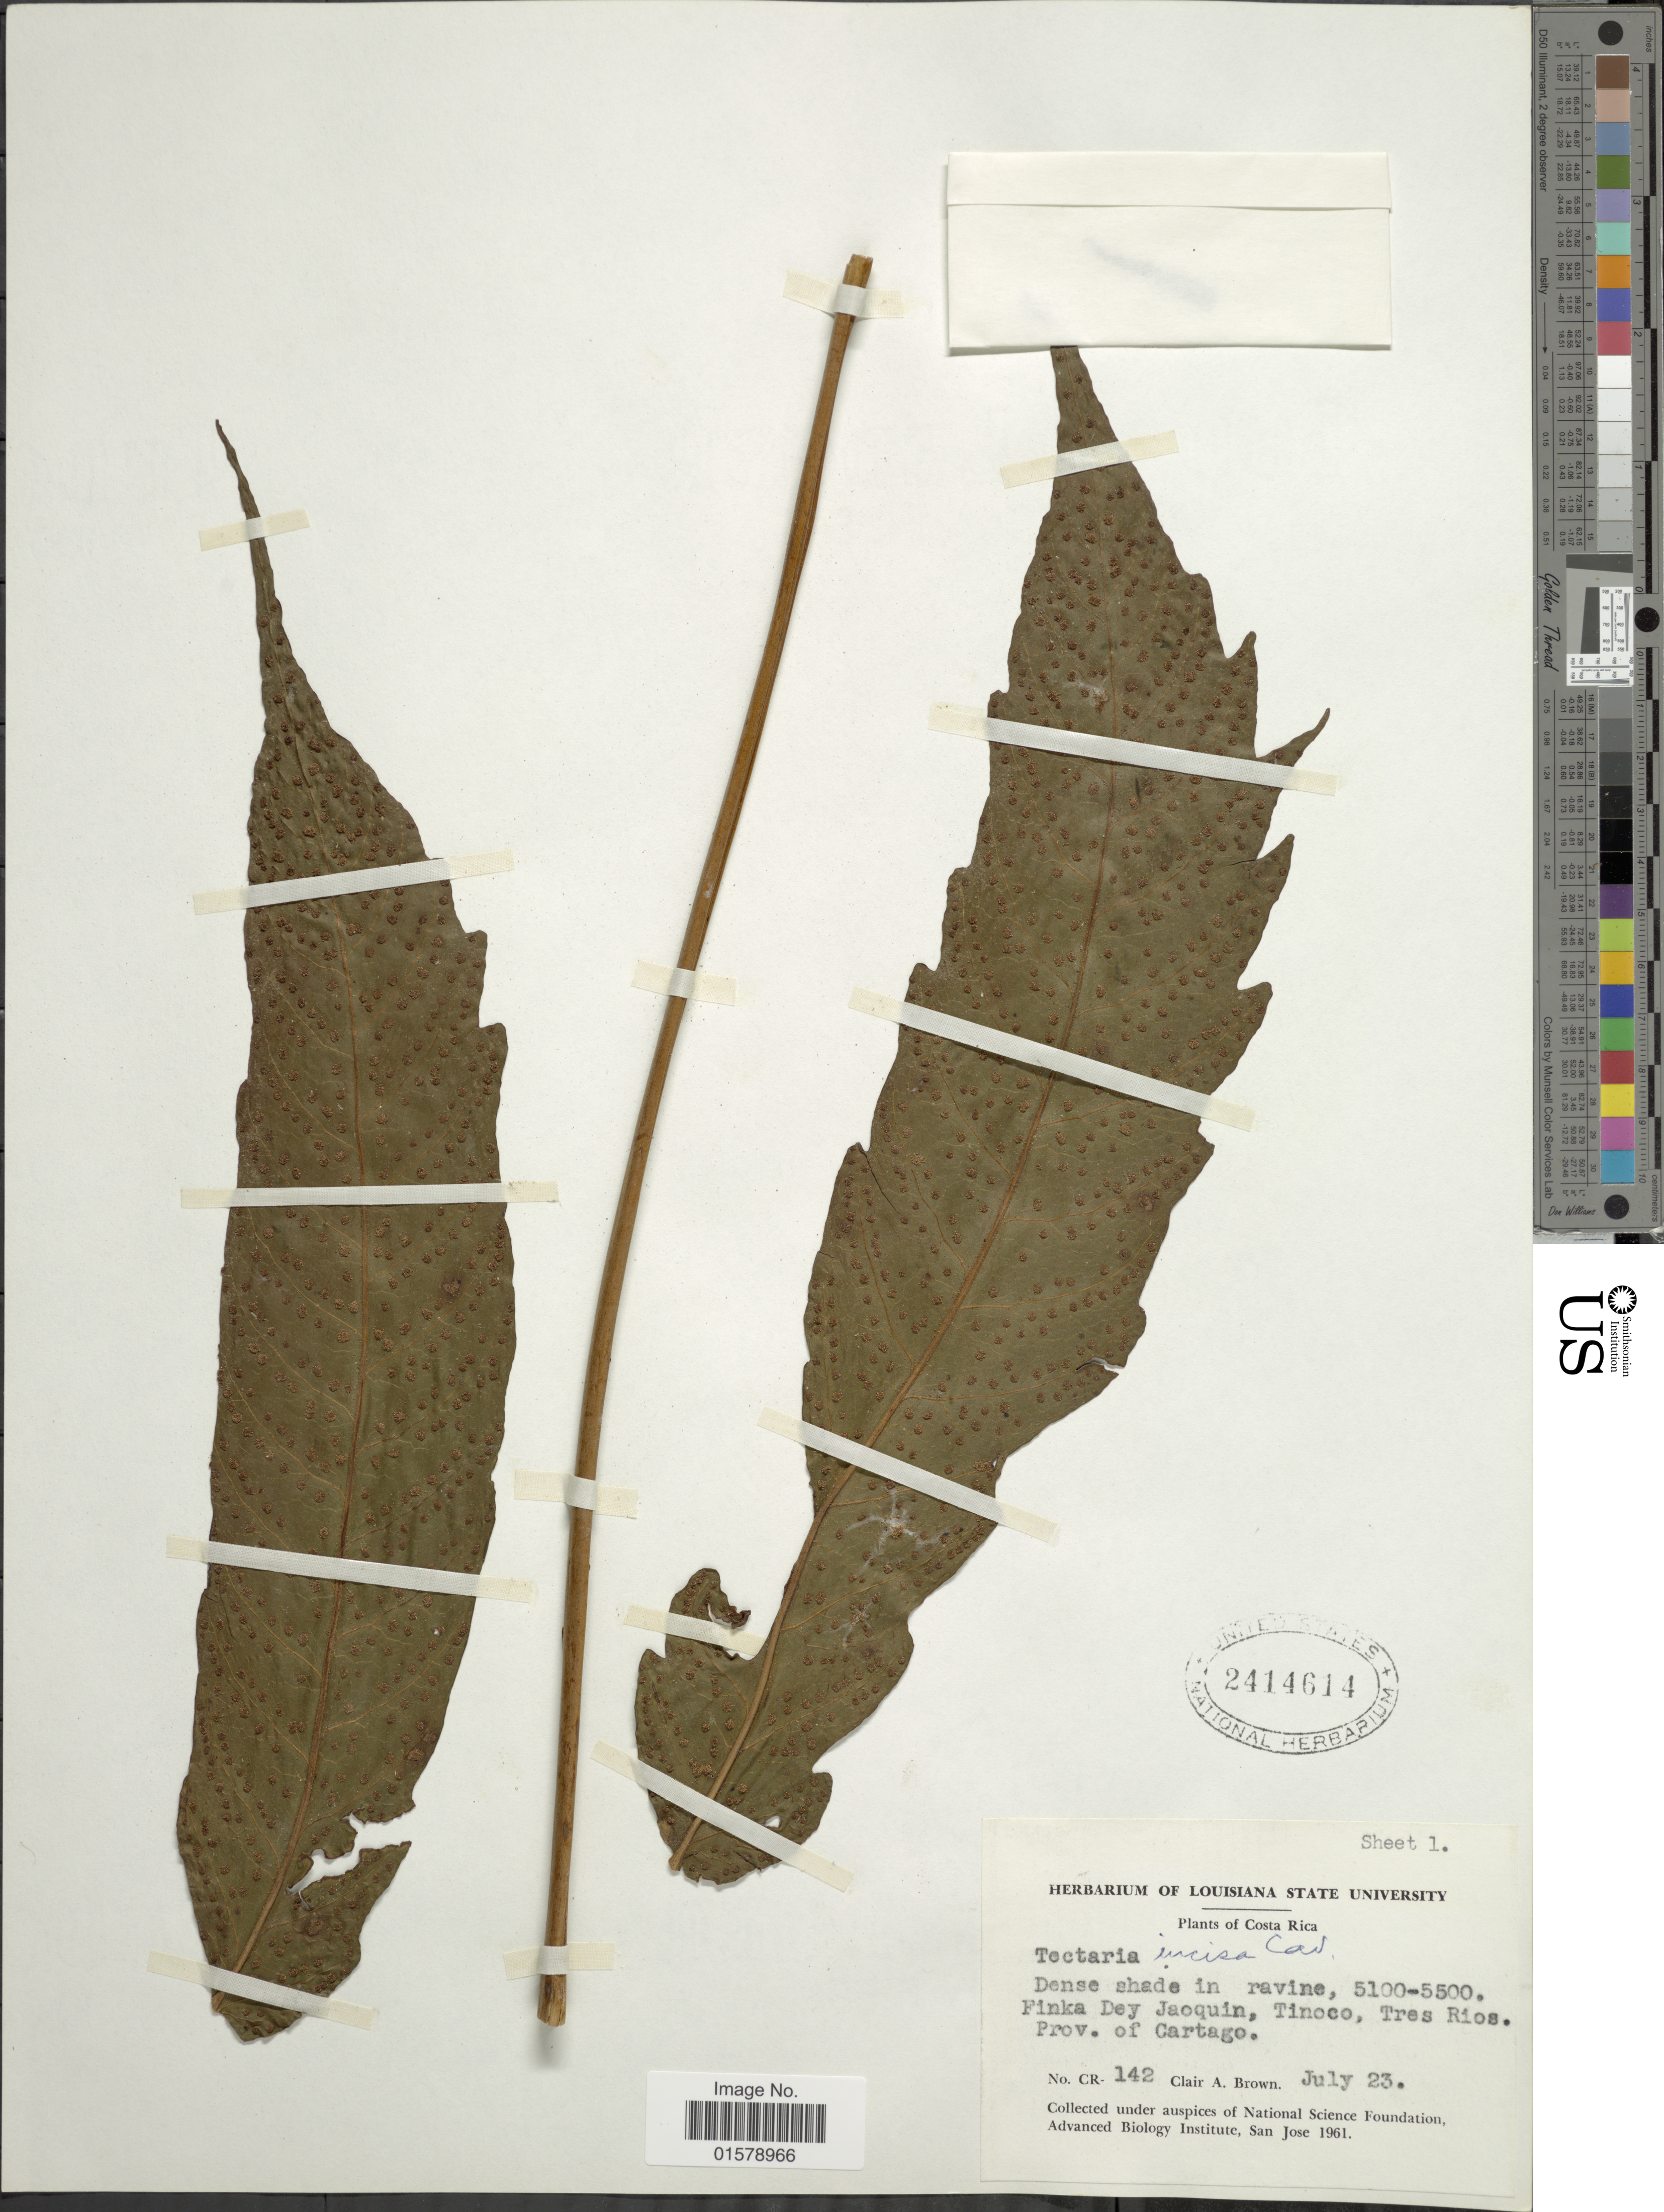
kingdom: Plantae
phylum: Tracheophyta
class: Polypodiopsida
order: Polypodiales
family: Tectariaceae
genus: Tectaria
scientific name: Tectaria transiens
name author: (C.V. Morton) A.R. Sm.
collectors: C. A. Brown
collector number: CR 142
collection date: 1961-07-23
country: Costa Rica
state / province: Cartago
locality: Finka Dey Jaoqin, Tinoco, Tres Rios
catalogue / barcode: US 2414614